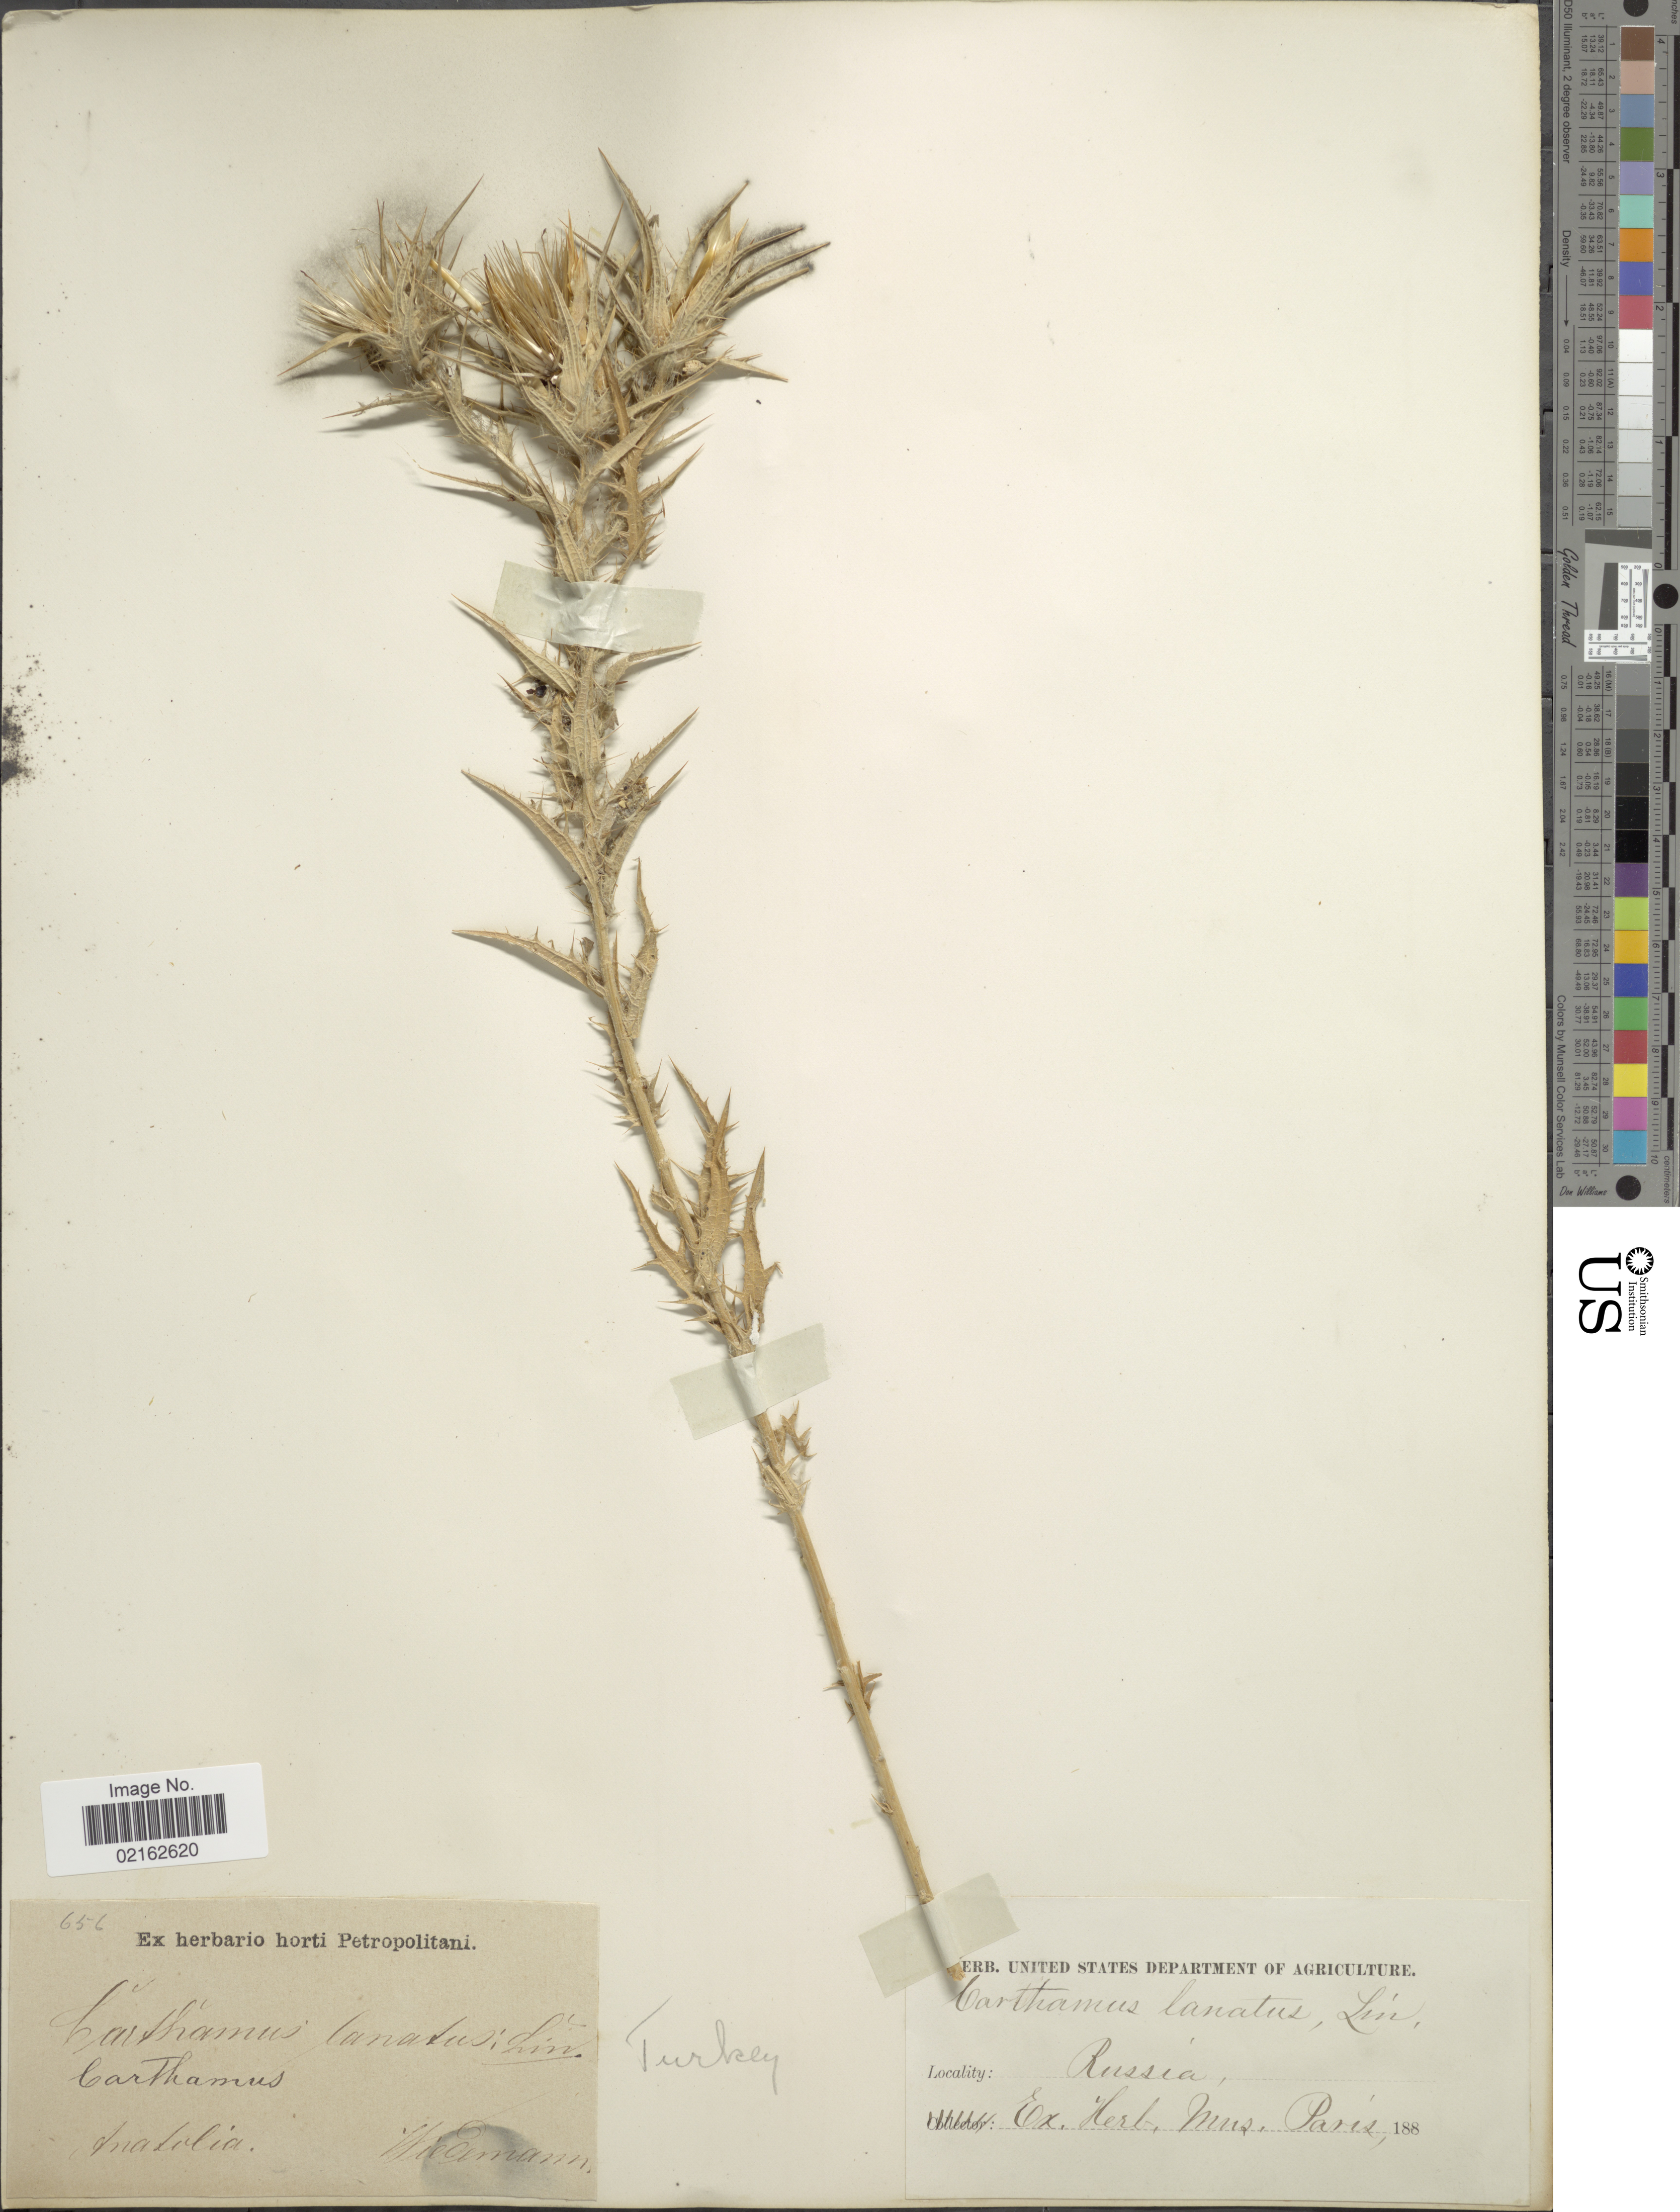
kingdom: Plantae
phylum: Tracheophyta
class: Magnoliopsida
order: Asterales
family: Asteraceae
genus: Carthamus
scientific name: Carthamus lanatus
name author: L.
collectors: -. Wredemann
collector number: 656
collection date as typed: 188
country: Russian Federation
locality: Anatolia, "Russia" [probably Turkey]